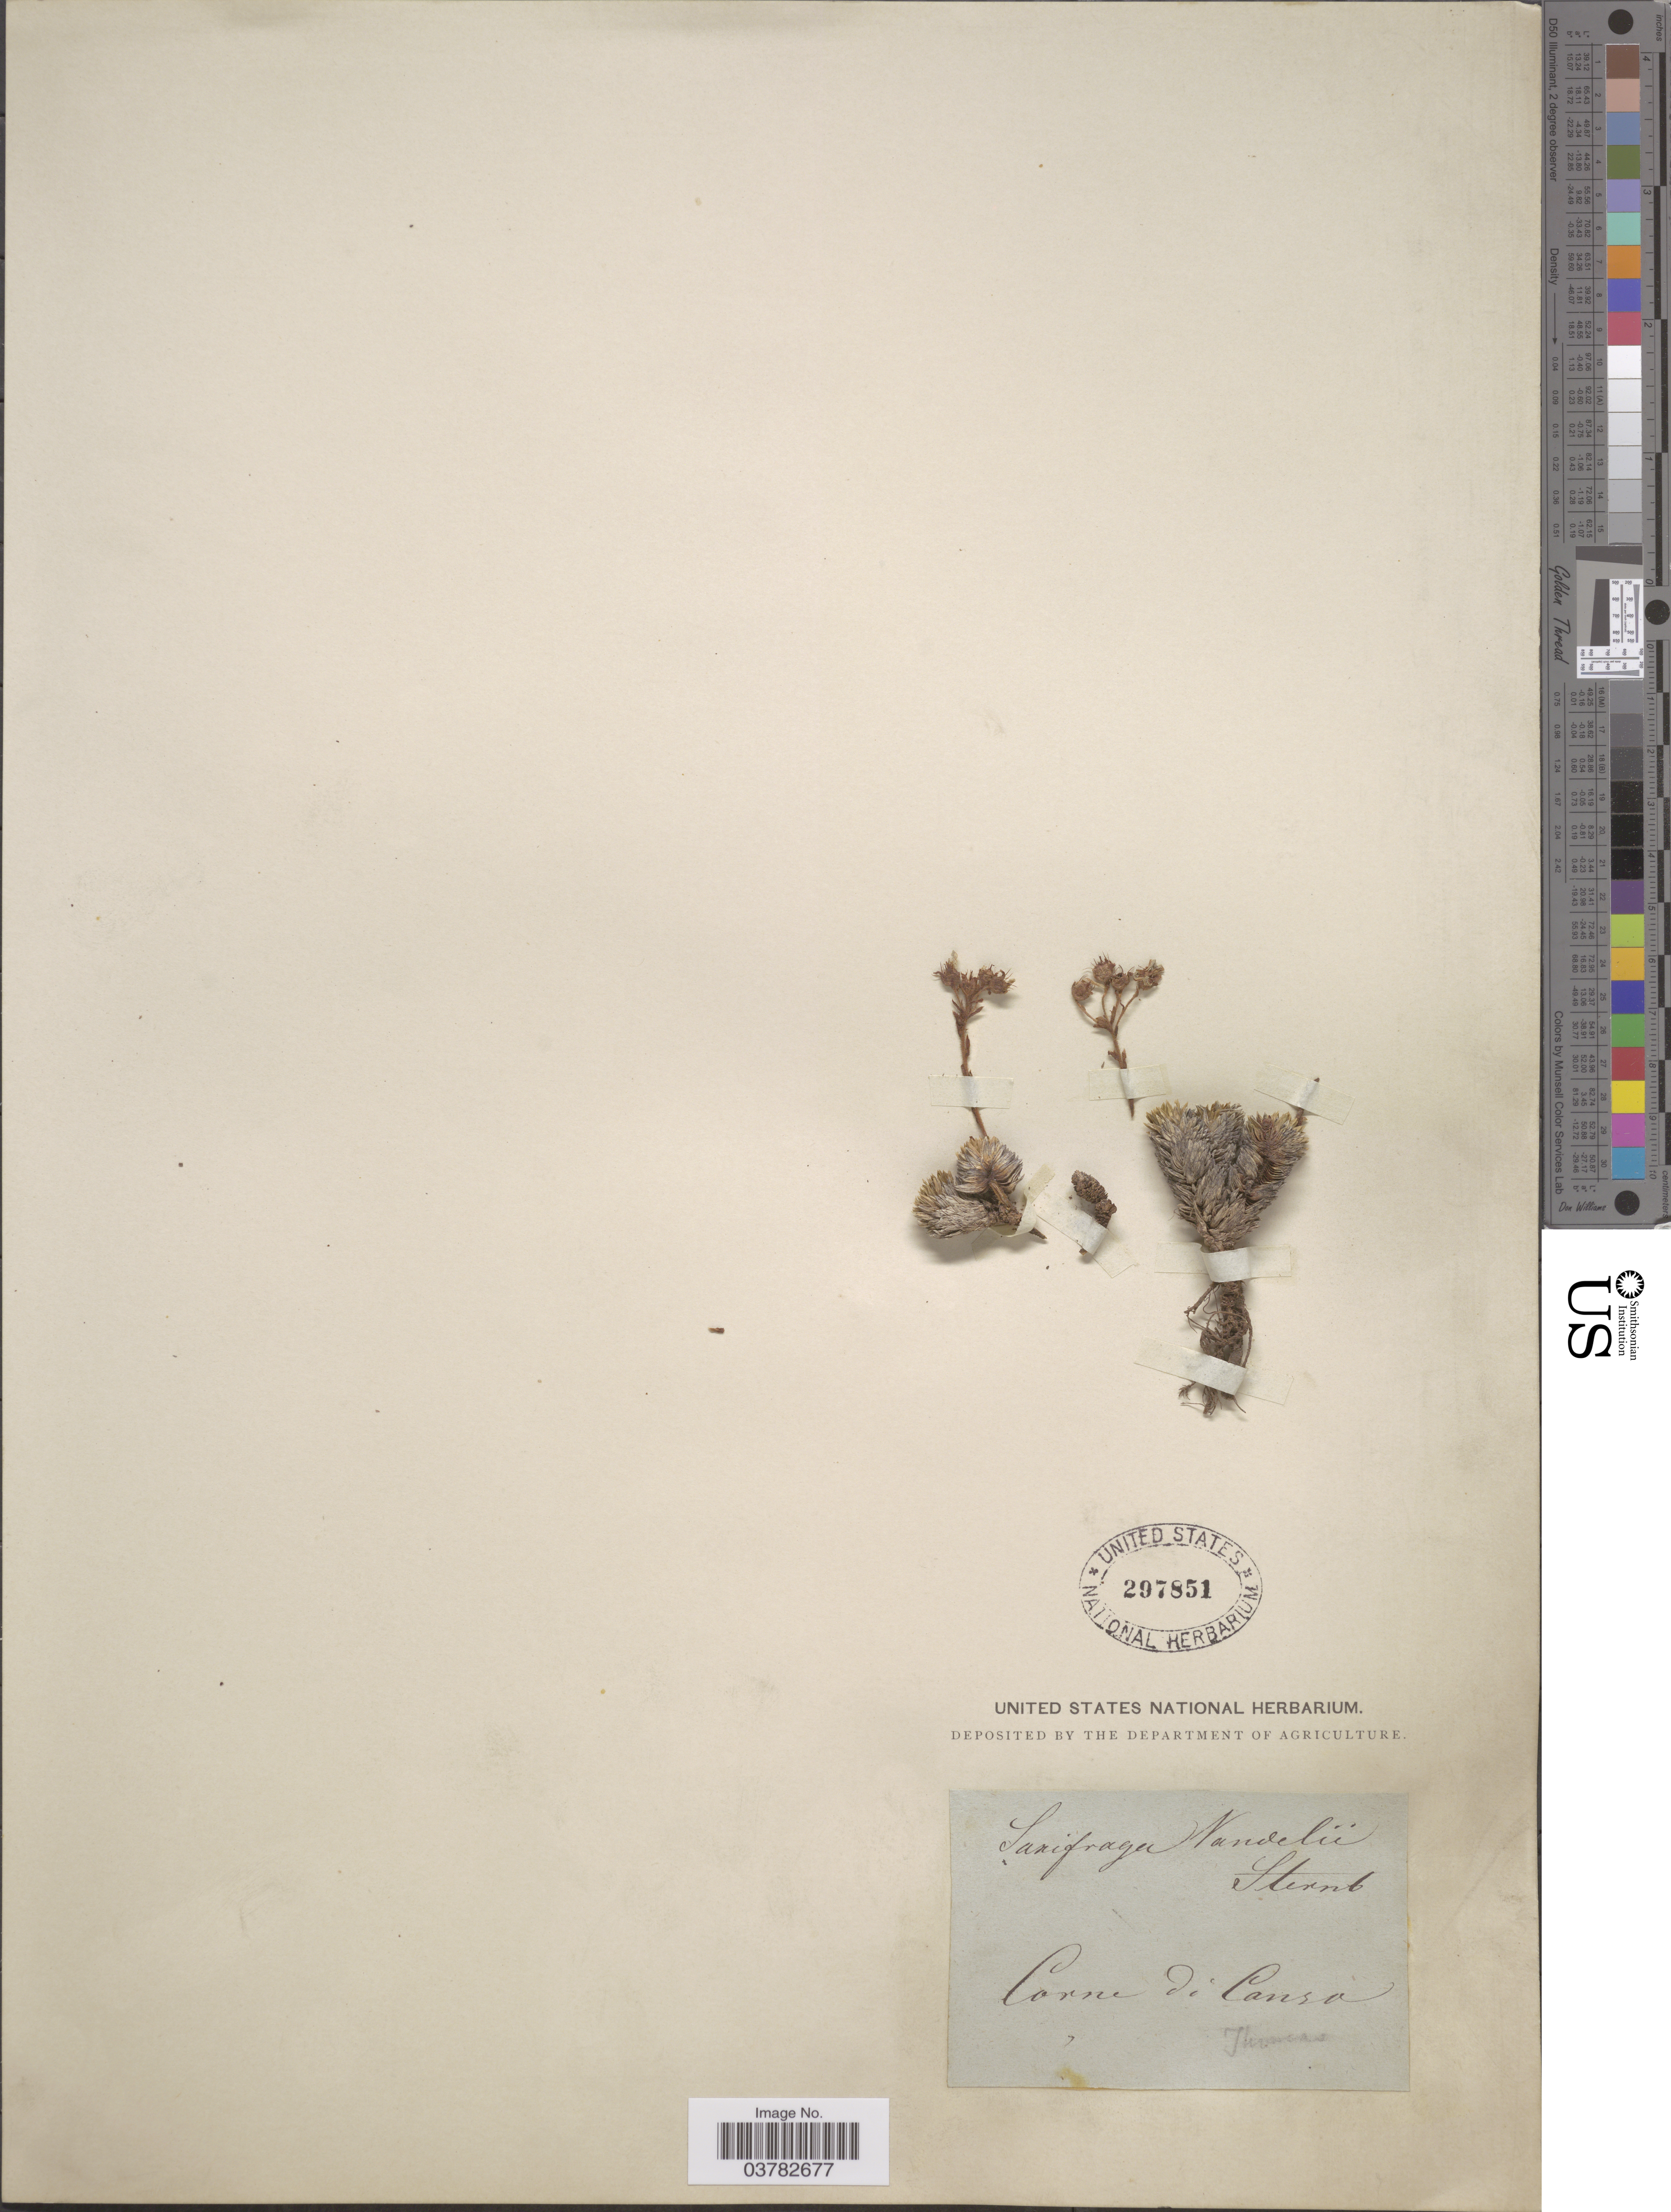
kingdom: Plantae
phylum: Tracheophyta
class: Magnoliopsida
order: Saxifragales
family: Saxifragaceae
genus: Saxifraga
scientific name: Saxifraga vandellii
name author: Sternb.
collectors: -- Thomas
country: Italy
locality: Corni di Canzo.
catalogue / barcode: US 207851